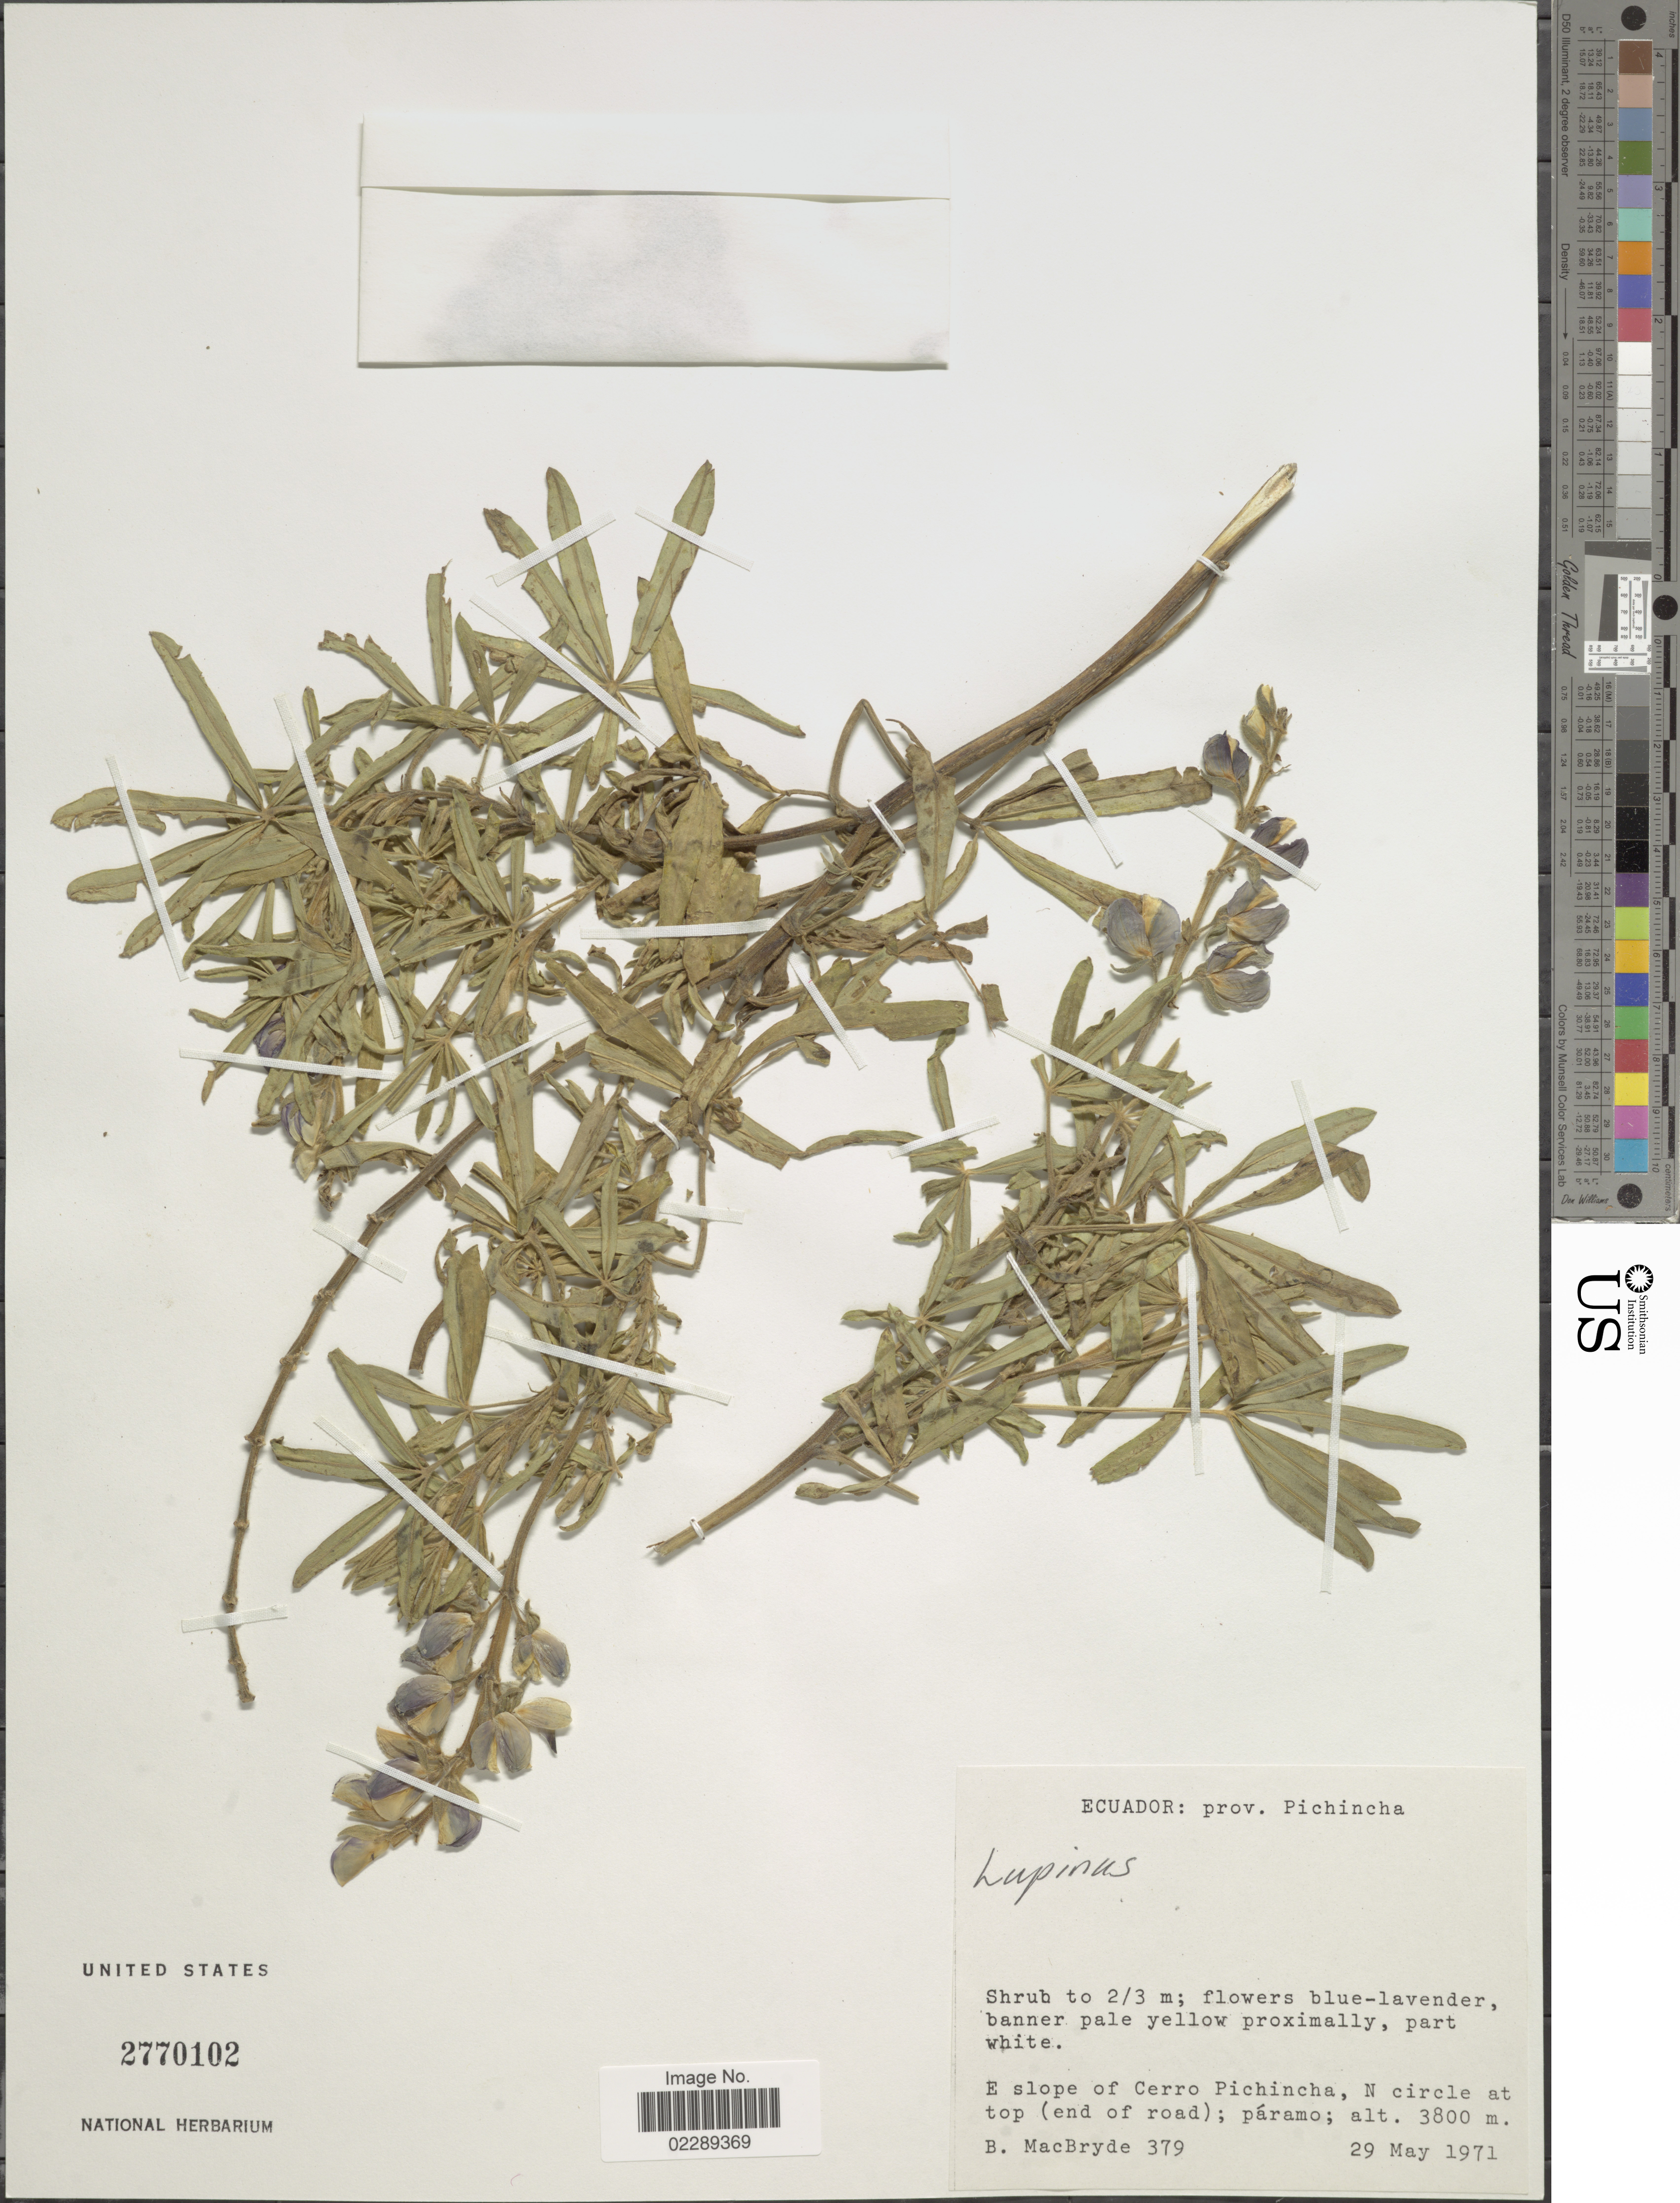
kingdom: Plantae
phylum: Tracheophyta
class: Magnoliopsida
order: Fabales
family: Fabaceae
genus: Lupinus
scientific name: Lupinus sp.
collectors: B. MacBryde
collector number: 379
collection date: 1971-05-29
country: Ecuador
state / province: Pichincha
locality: E slope of Cerro Pichincha, N circle at top (end of road); páramo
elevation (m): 3800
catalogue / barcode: US 2770102